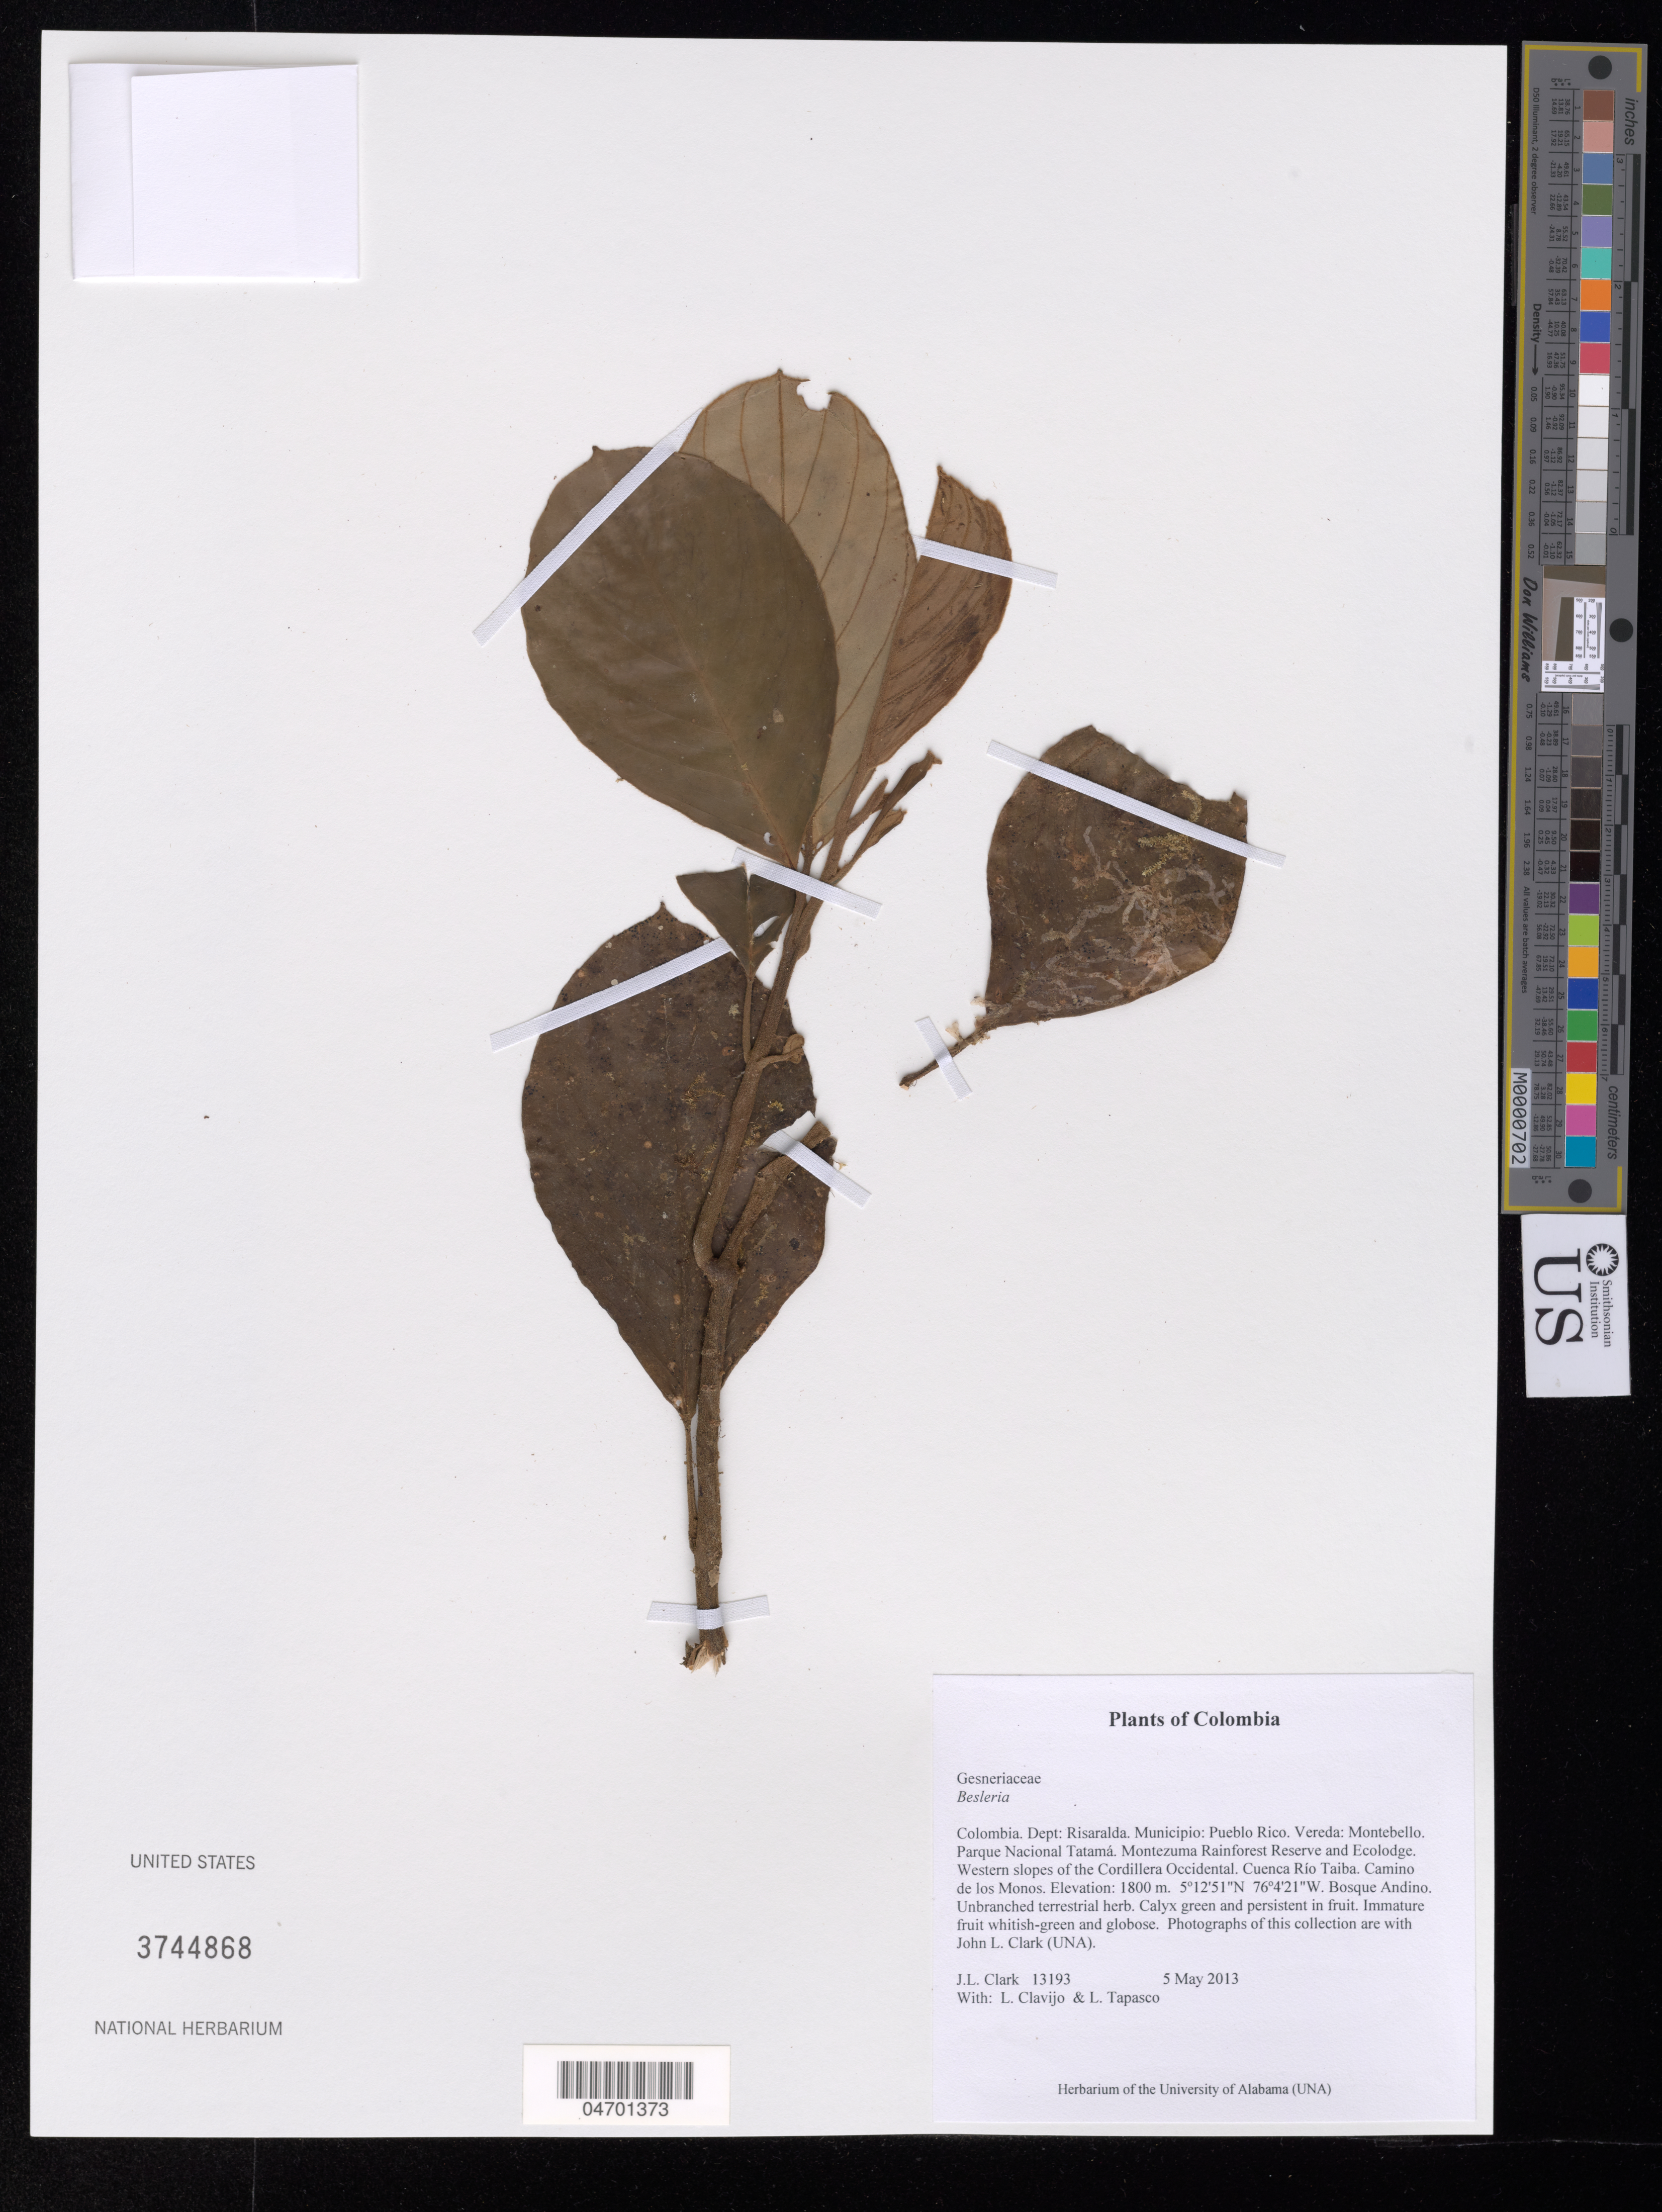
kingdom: Plantae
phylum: Tracheophyta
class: Magnoliopsida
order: Lamiales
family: Gesneriaceae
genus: Besleria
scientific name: Besleria sp.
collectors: J. L. Clark, L. Clavijo & D. Olstein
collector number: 13193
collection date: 2013-05-05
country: Colombia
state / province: Risaralda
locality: Dept: Risaralda. Municipio: Pueblo Rico. Vereda: Montebello. Parque Nacional Tatamá. Montezuma Rainforest Reserve and Ecolodge. Western slopes of the Cordillera Occidental. Cuenca Río Taiba. Camino de los Monos.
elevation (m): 1800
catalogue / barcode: US 3744868